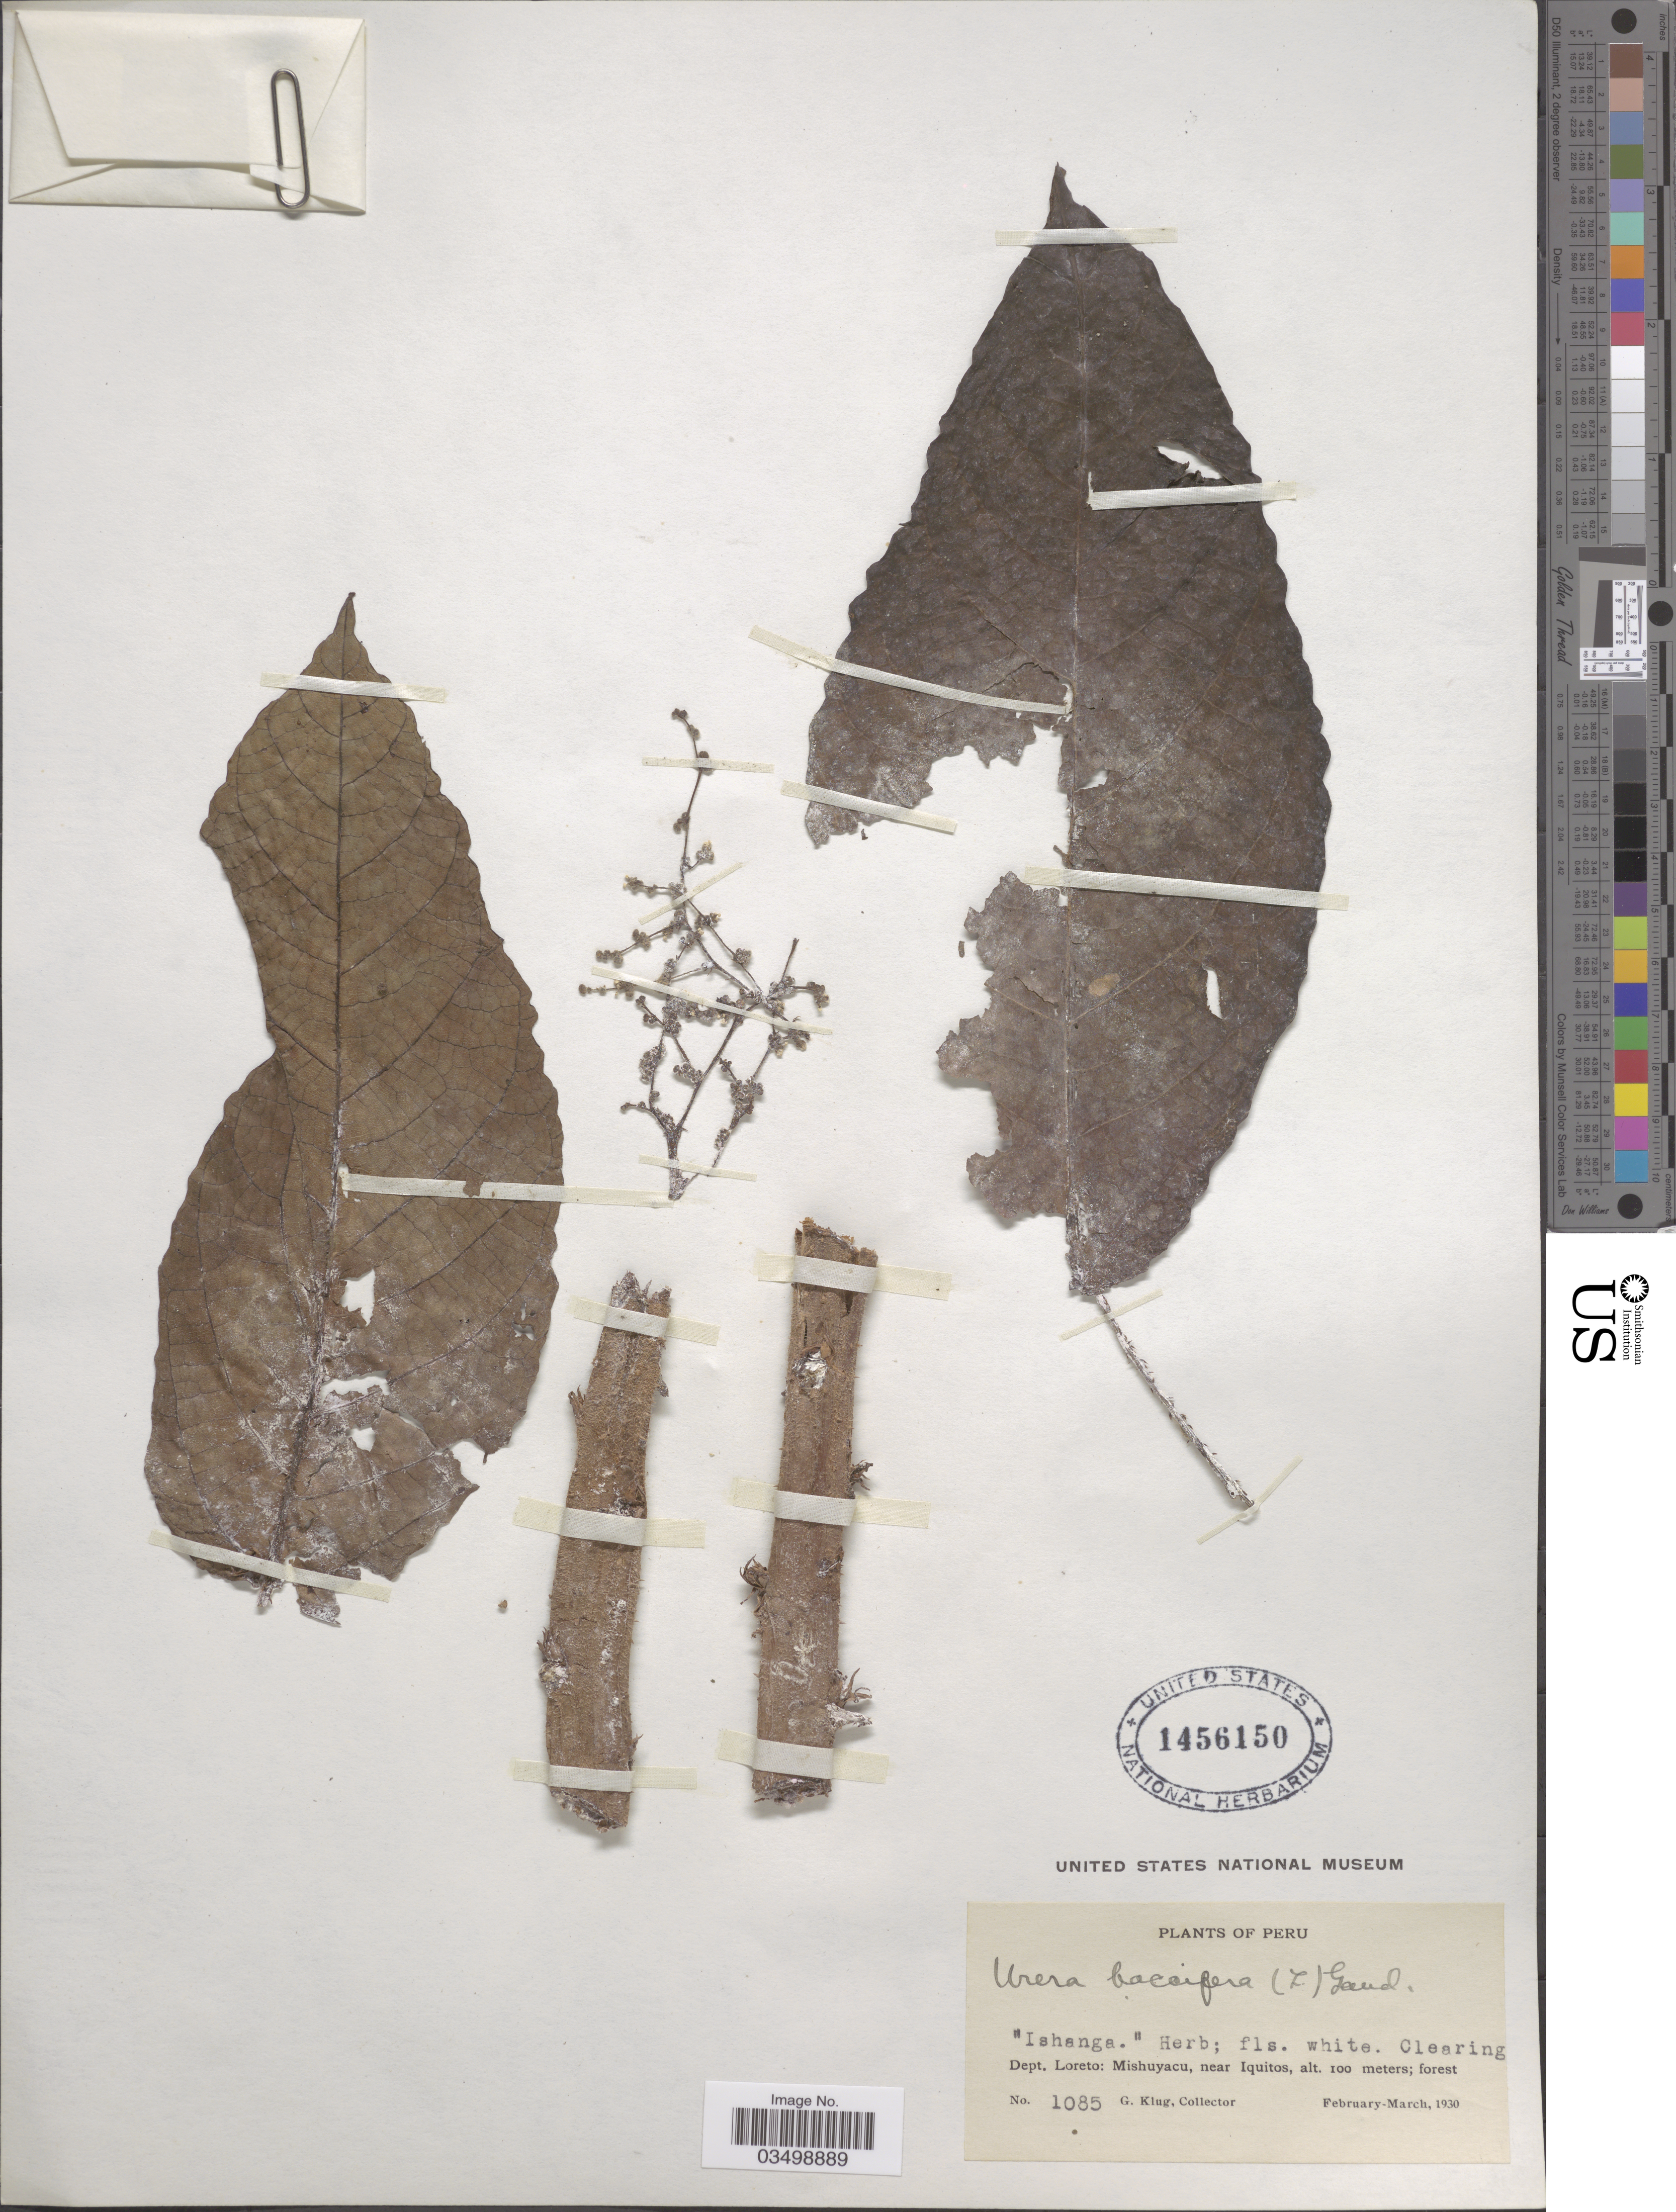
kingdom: Plantae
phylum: Tracheophyta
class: Magnoliopsida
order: Rosales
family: Urticaceae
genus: Urera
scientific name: Urera baccifera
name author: (L.) Gaudich. ex Wedd.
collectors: G. Klug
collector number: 1085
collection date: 1930-02/1930-03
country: Peru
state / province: Loreto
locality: Dept. Loreto: Mishuyacu, near Iquitos.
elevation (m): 100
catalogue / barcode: US 1456150